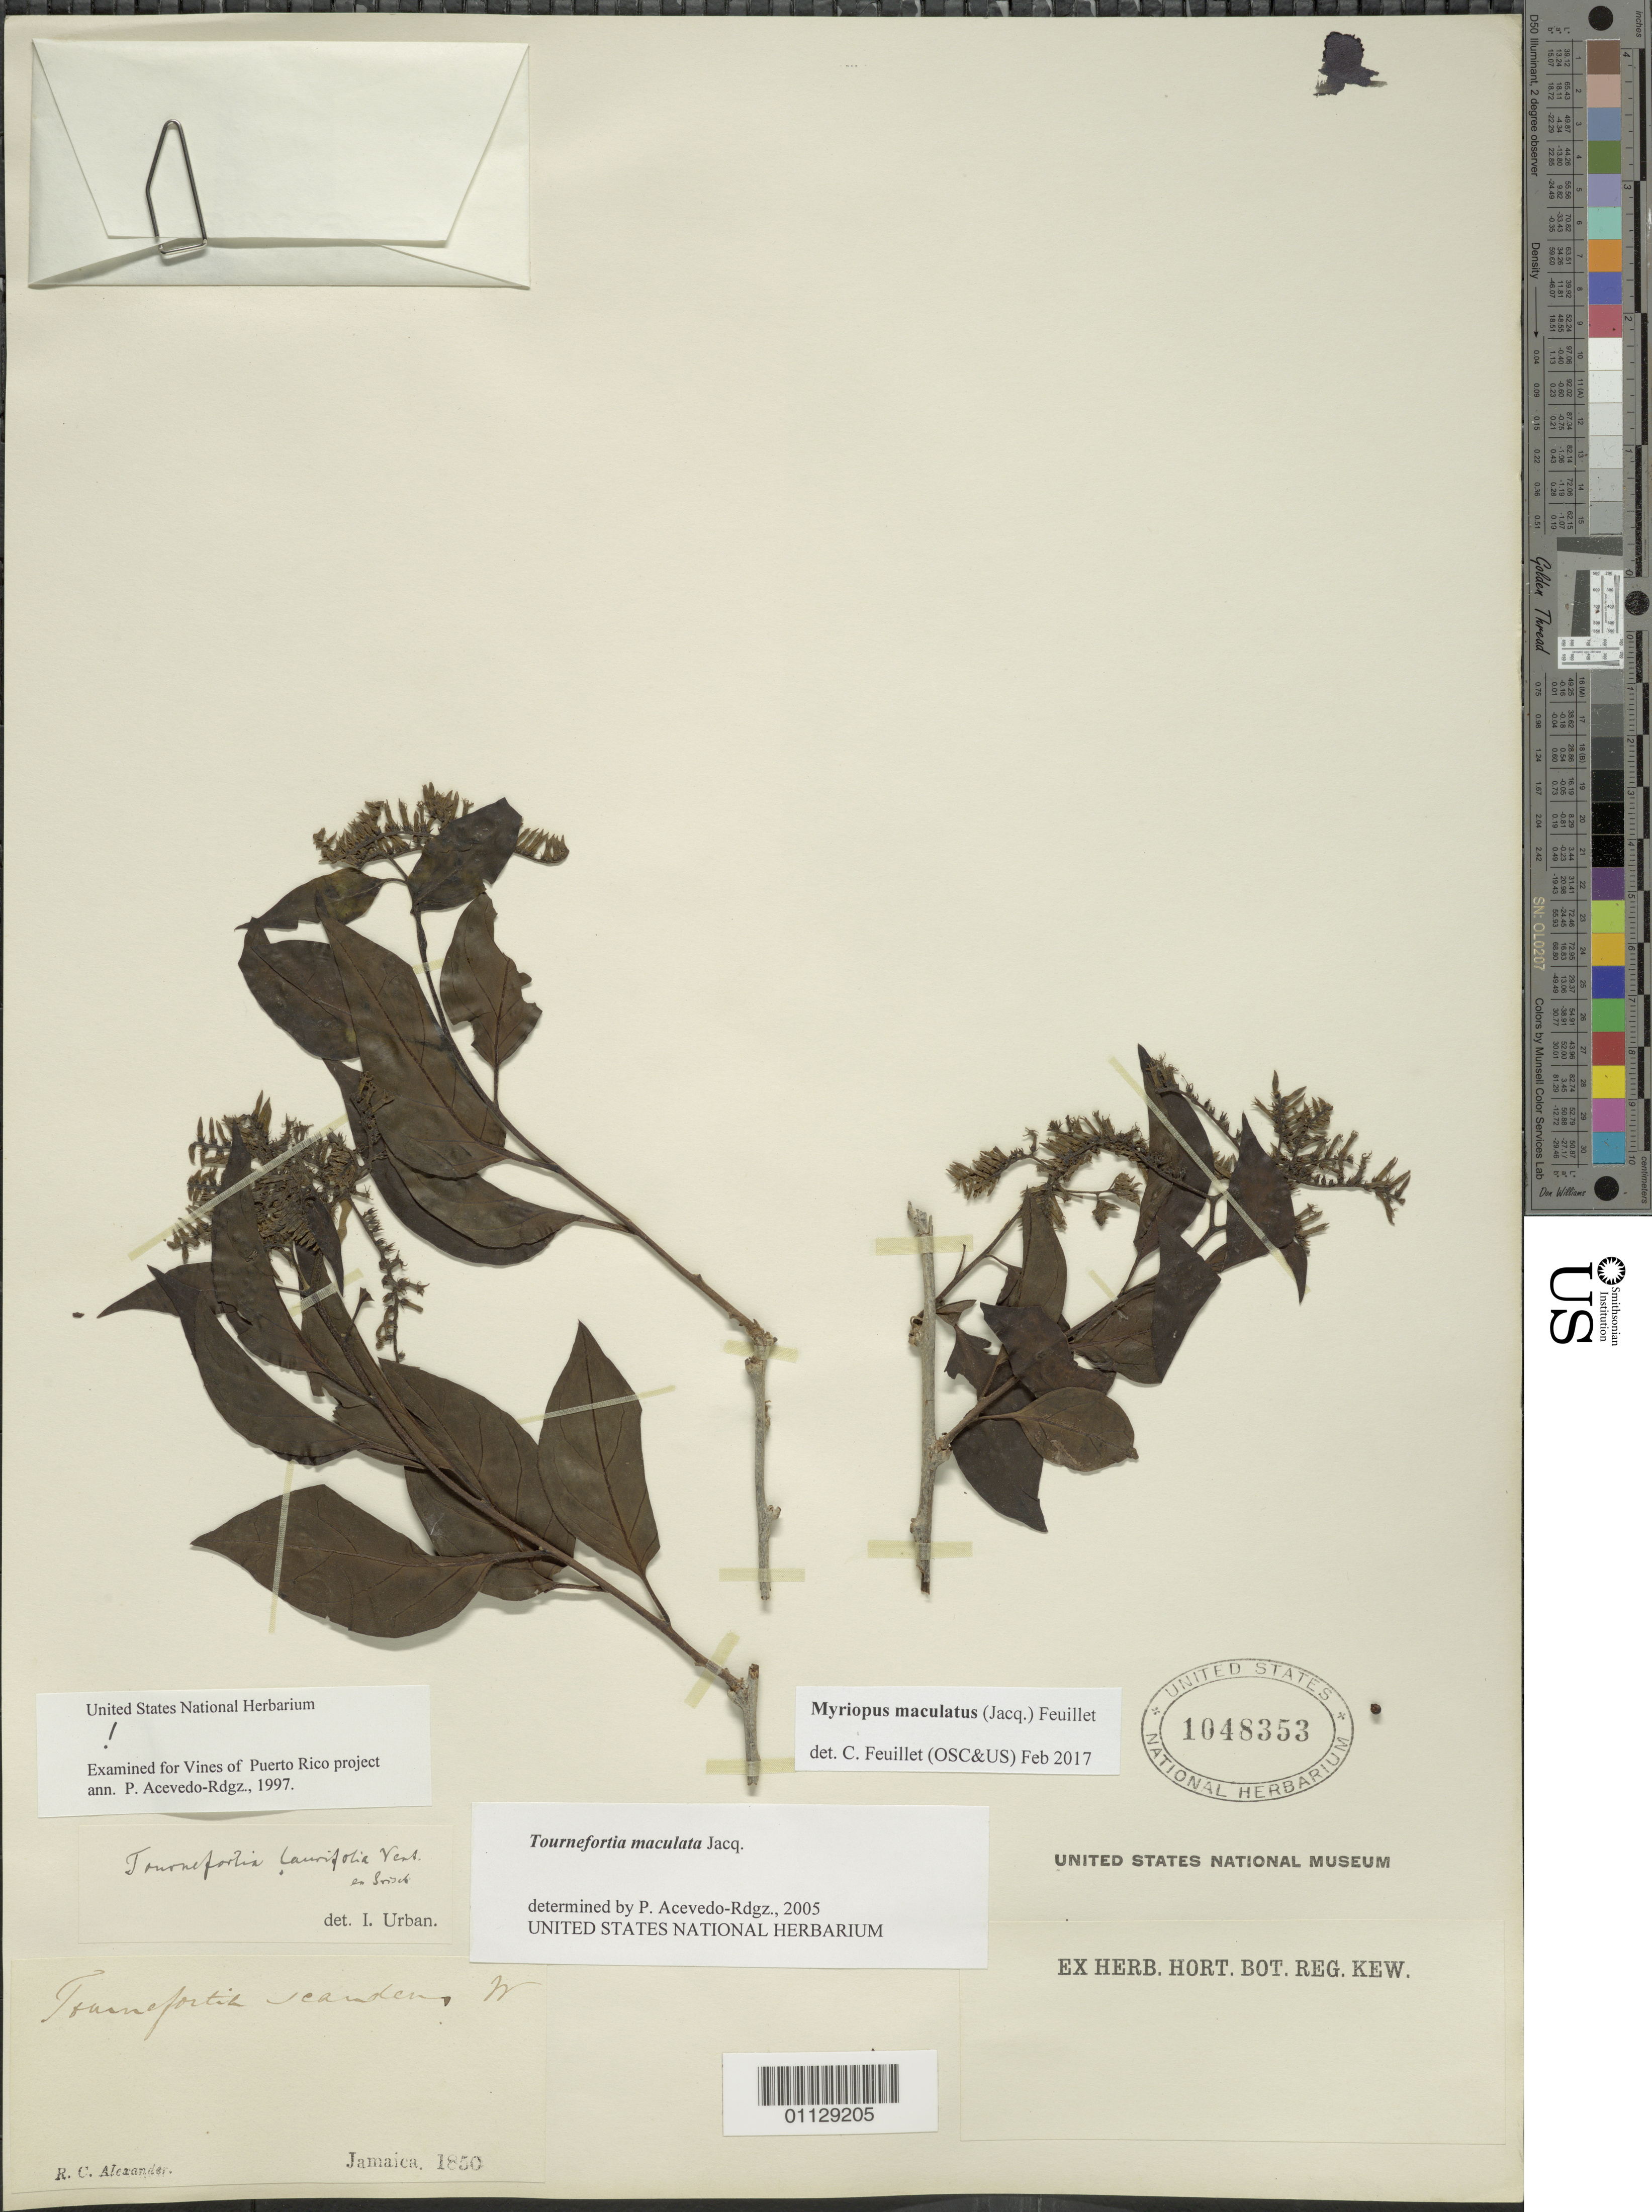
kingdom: Plantae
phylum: Tracheophyta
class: Magnoliopsida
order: Boraginales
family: Heliotropiaceae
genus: Myriopus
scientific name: Myriopus maculatus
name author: (Jacq.) Feuillet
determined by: Feuillet, C.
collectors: R. C. Alexander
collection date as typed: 1850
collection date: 1850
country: Jamaica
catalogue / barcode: US 1048353